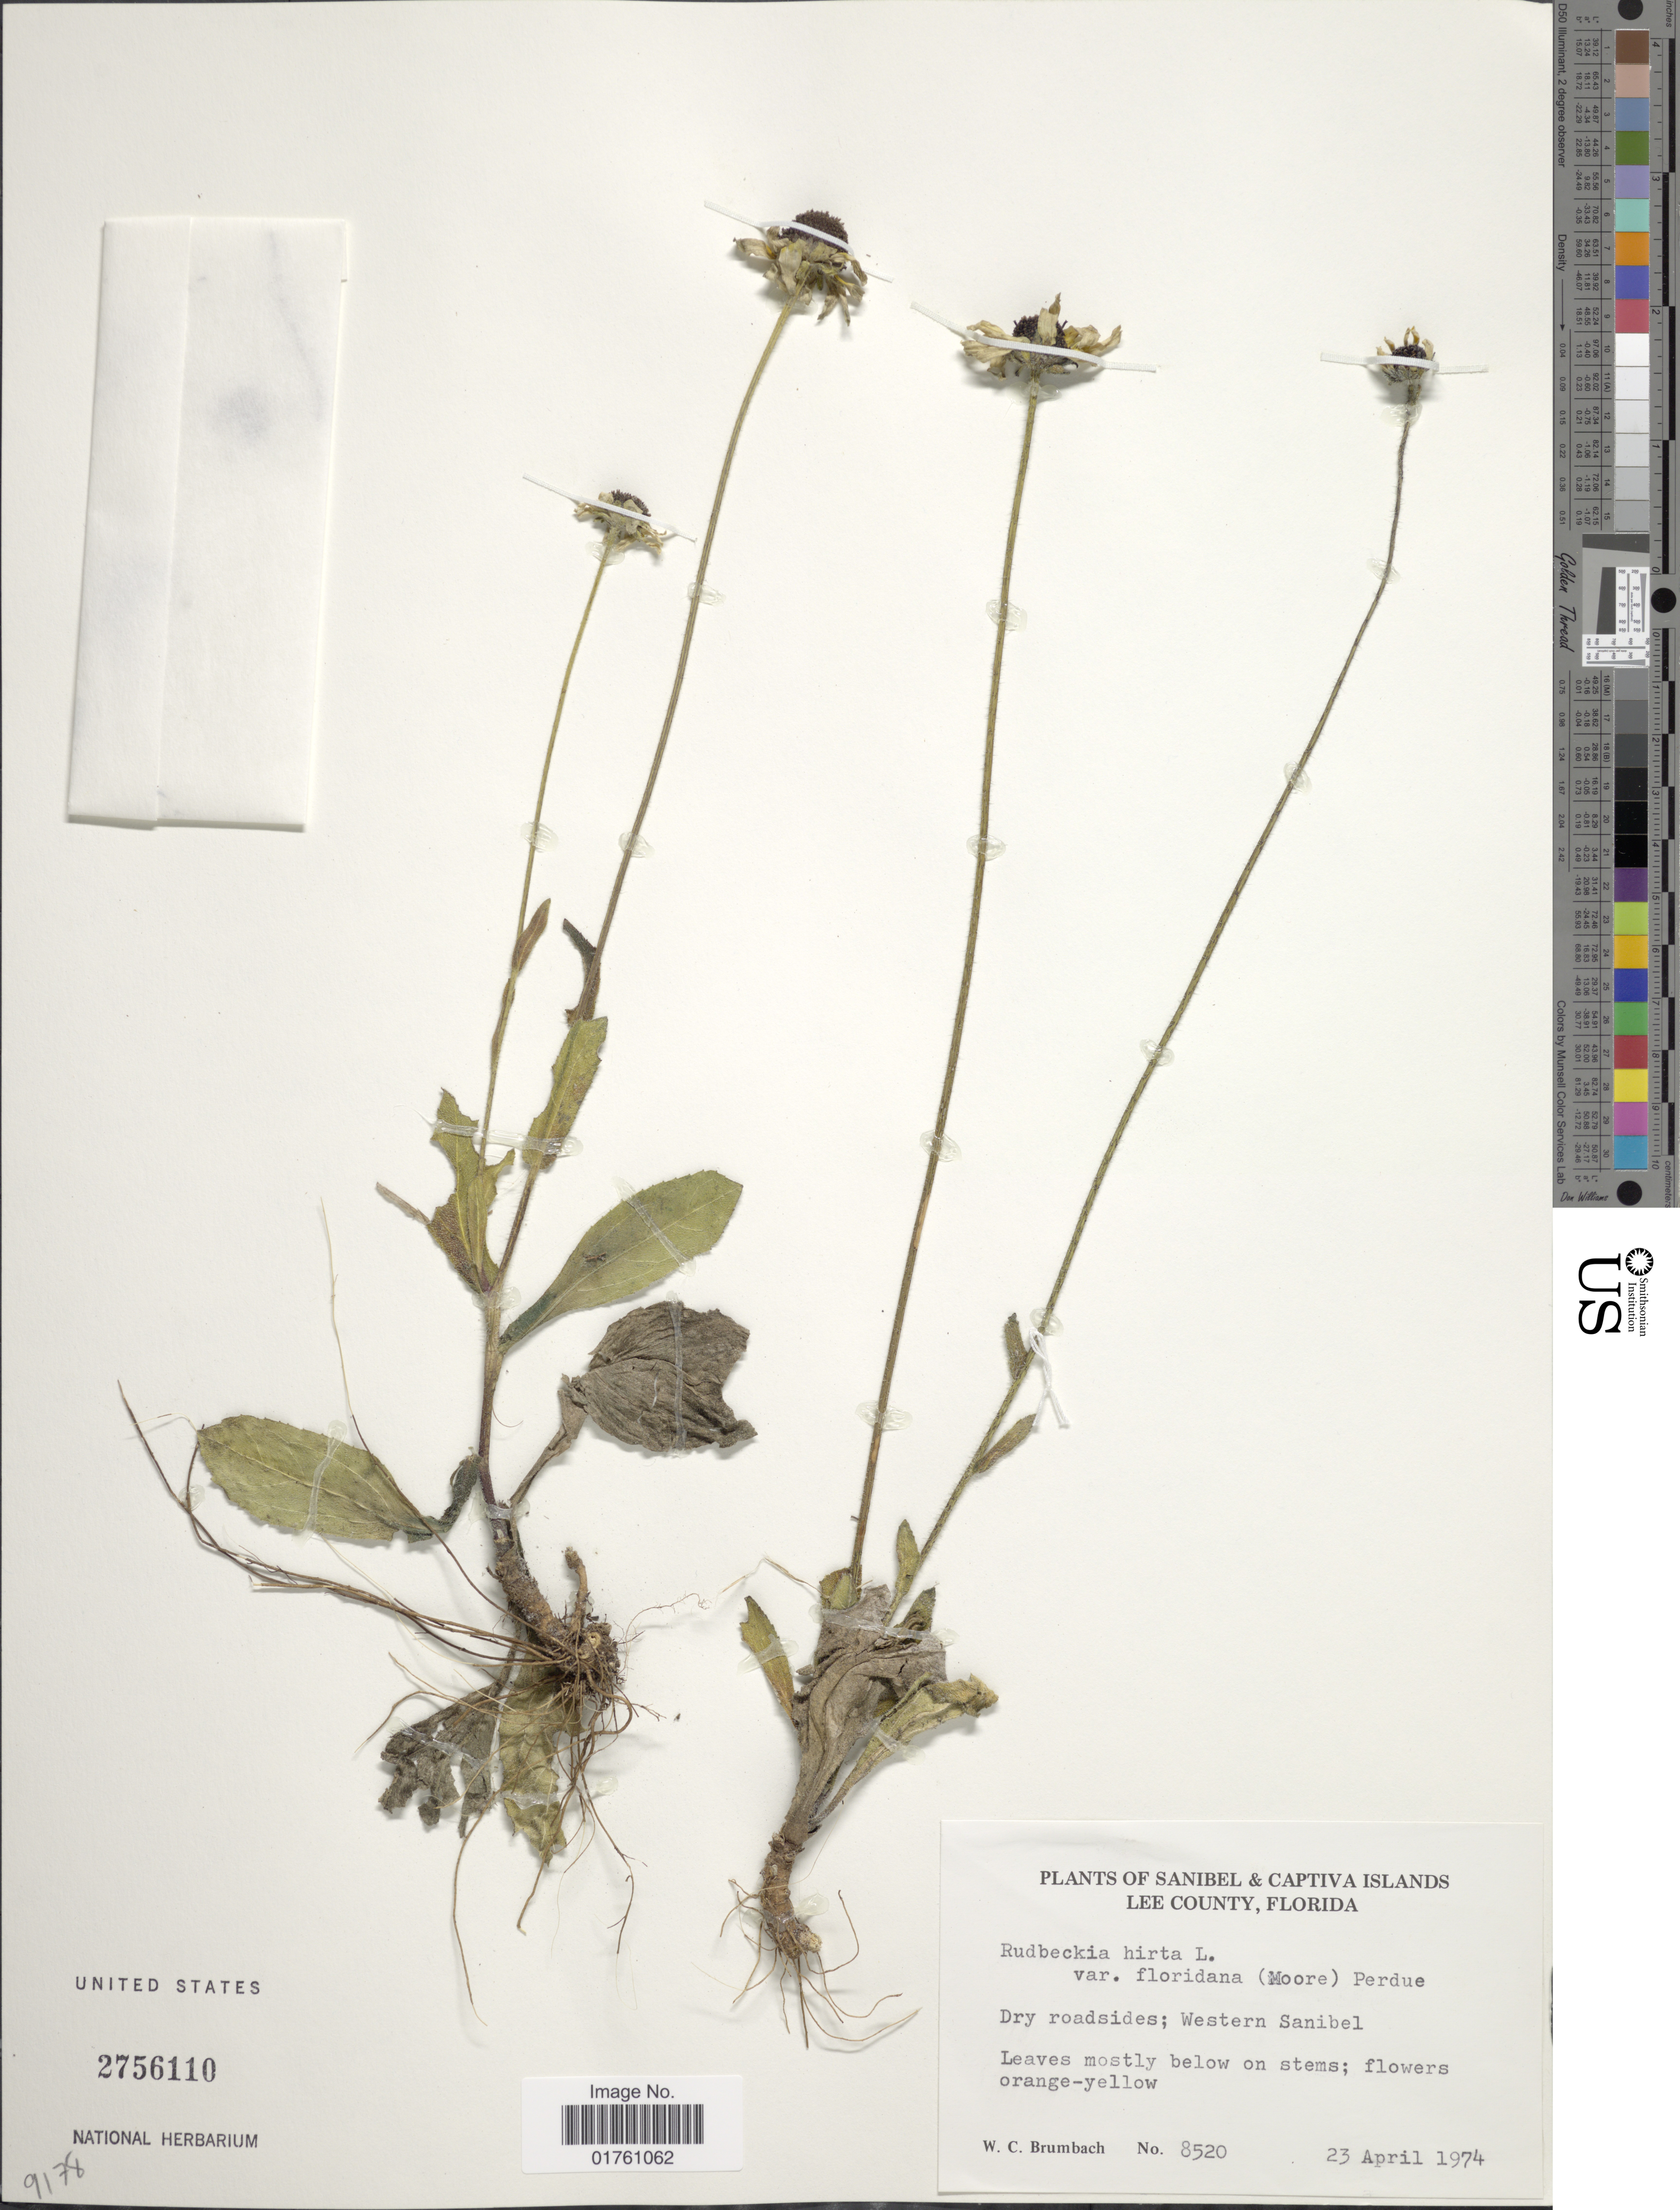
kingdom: Plantae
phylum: Tracheophyta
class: Magnoliopsida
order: Asterales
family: Asteraceae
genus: Rudbeckia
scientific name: Rudbeckia hirta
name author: L.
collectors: W. C. Brumbach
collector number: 8520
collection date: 1974-04-23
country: United States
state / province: Florida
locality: Sanibel & Captiva Islands, Lee County, Dry roadsides; Western Sanibel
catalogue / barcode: US 2756110